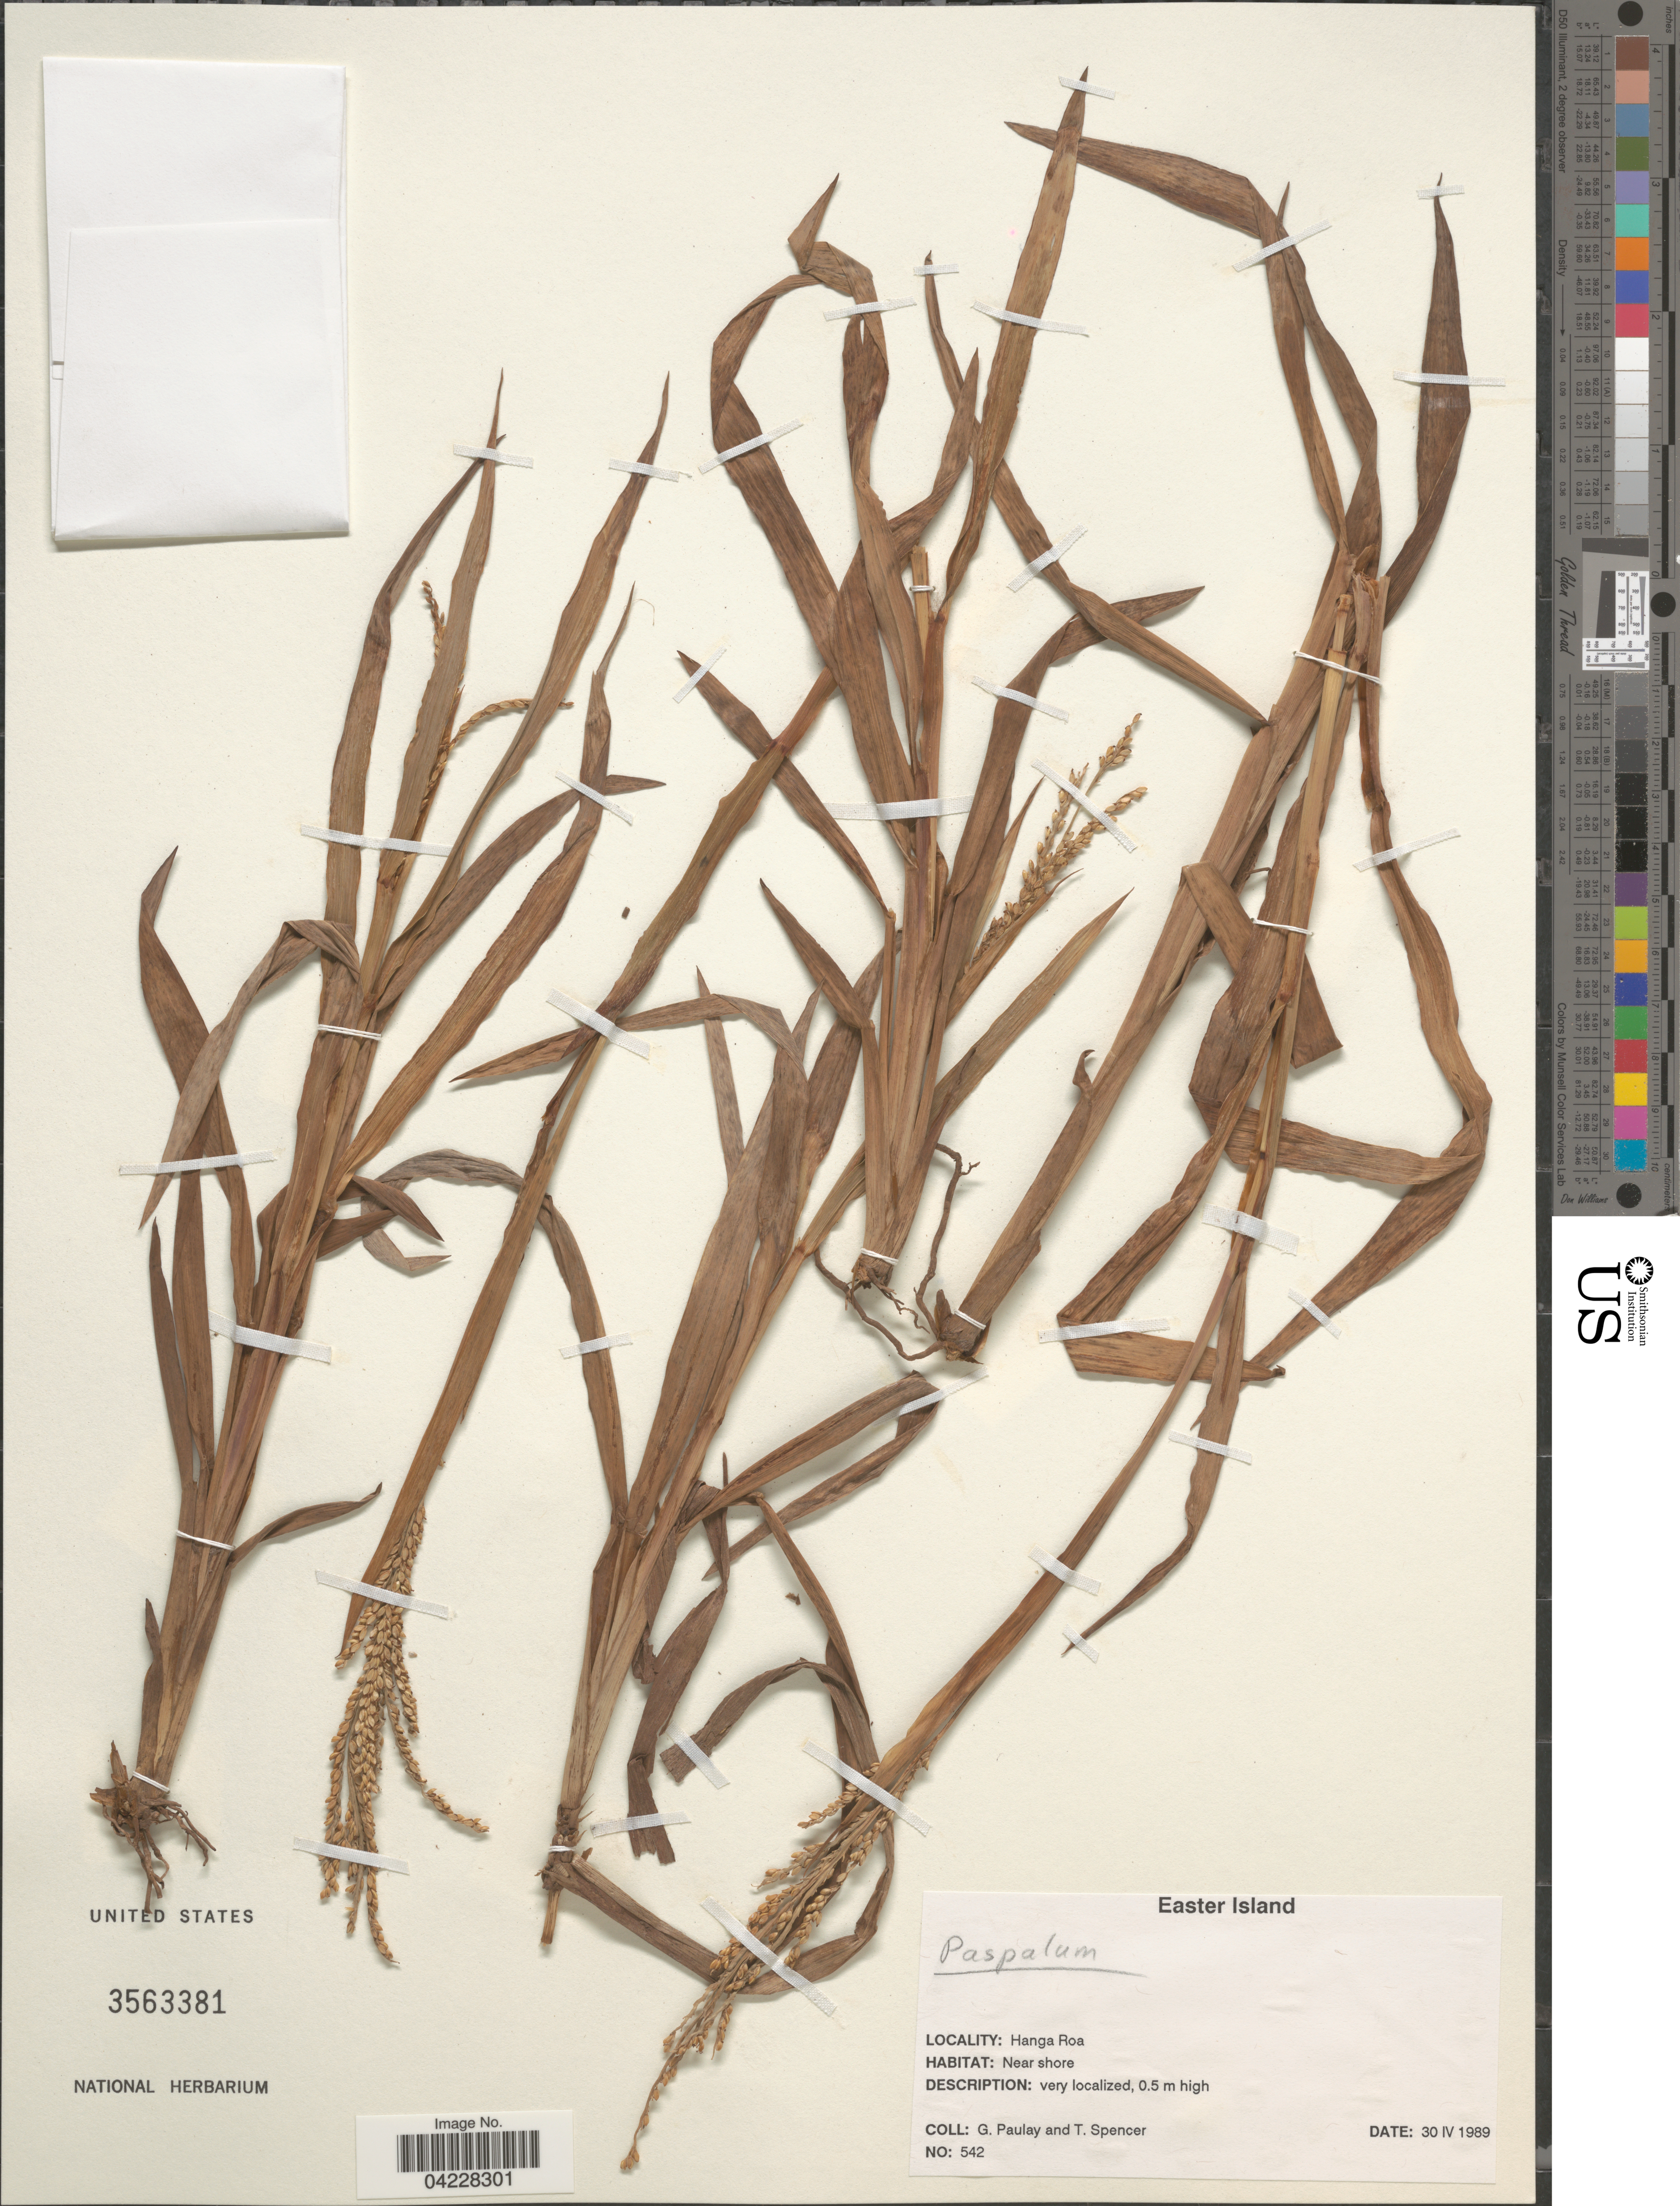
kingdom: Plantae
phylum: Tracheophyta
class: Liliopsida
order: Poales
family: Poaceae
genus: Paspalum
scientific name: Paspalum sp.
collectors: G. Paulay & T. Spencer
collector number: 542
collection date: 1989-04-30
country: Chile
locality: Easter Island. Hanga Roa. Near shore.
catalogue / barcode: US 3563381